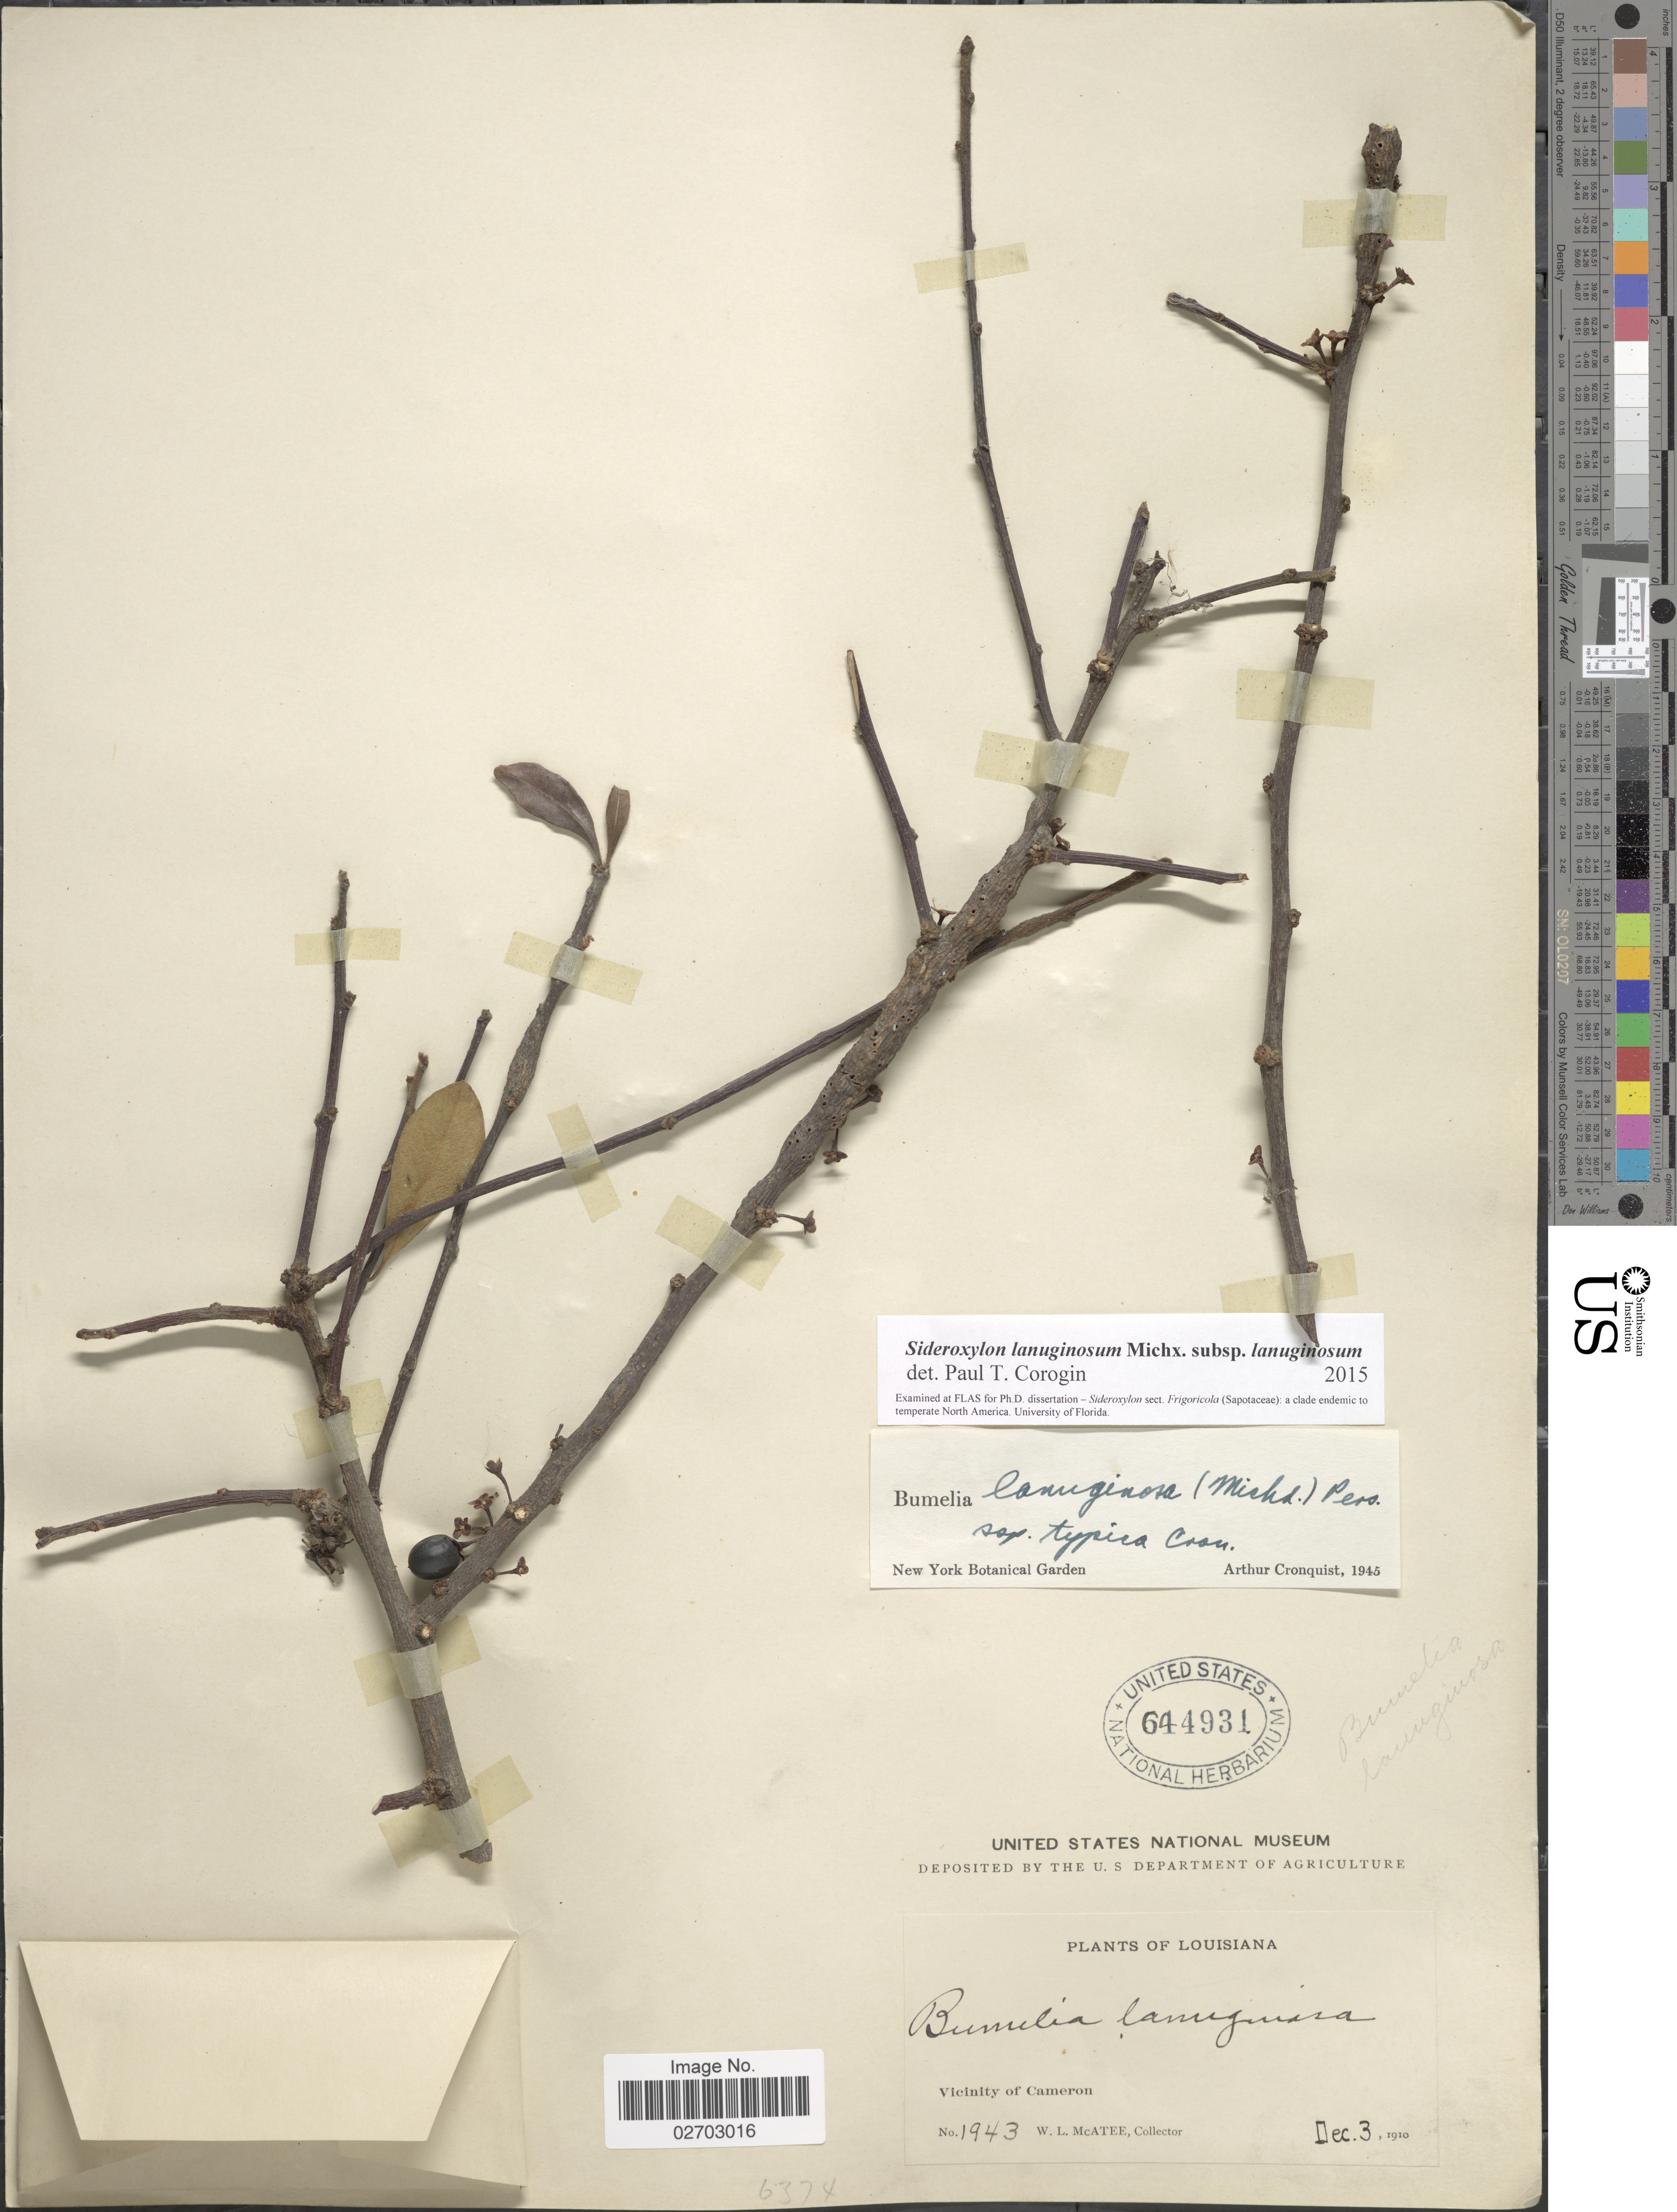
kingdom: Plantae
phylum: Tracheophyta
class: Magnoliopsida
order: Ericales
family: Sapotaceae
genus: Sideroxylon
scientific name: Sideroxylon lanuginosum subsp. lanuginosum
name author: Michx.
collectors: W. McAtee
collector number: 1943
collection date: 1910-12-03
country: United States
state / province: Louisiana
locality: Vicinity of Cameron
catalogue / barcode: US 644931